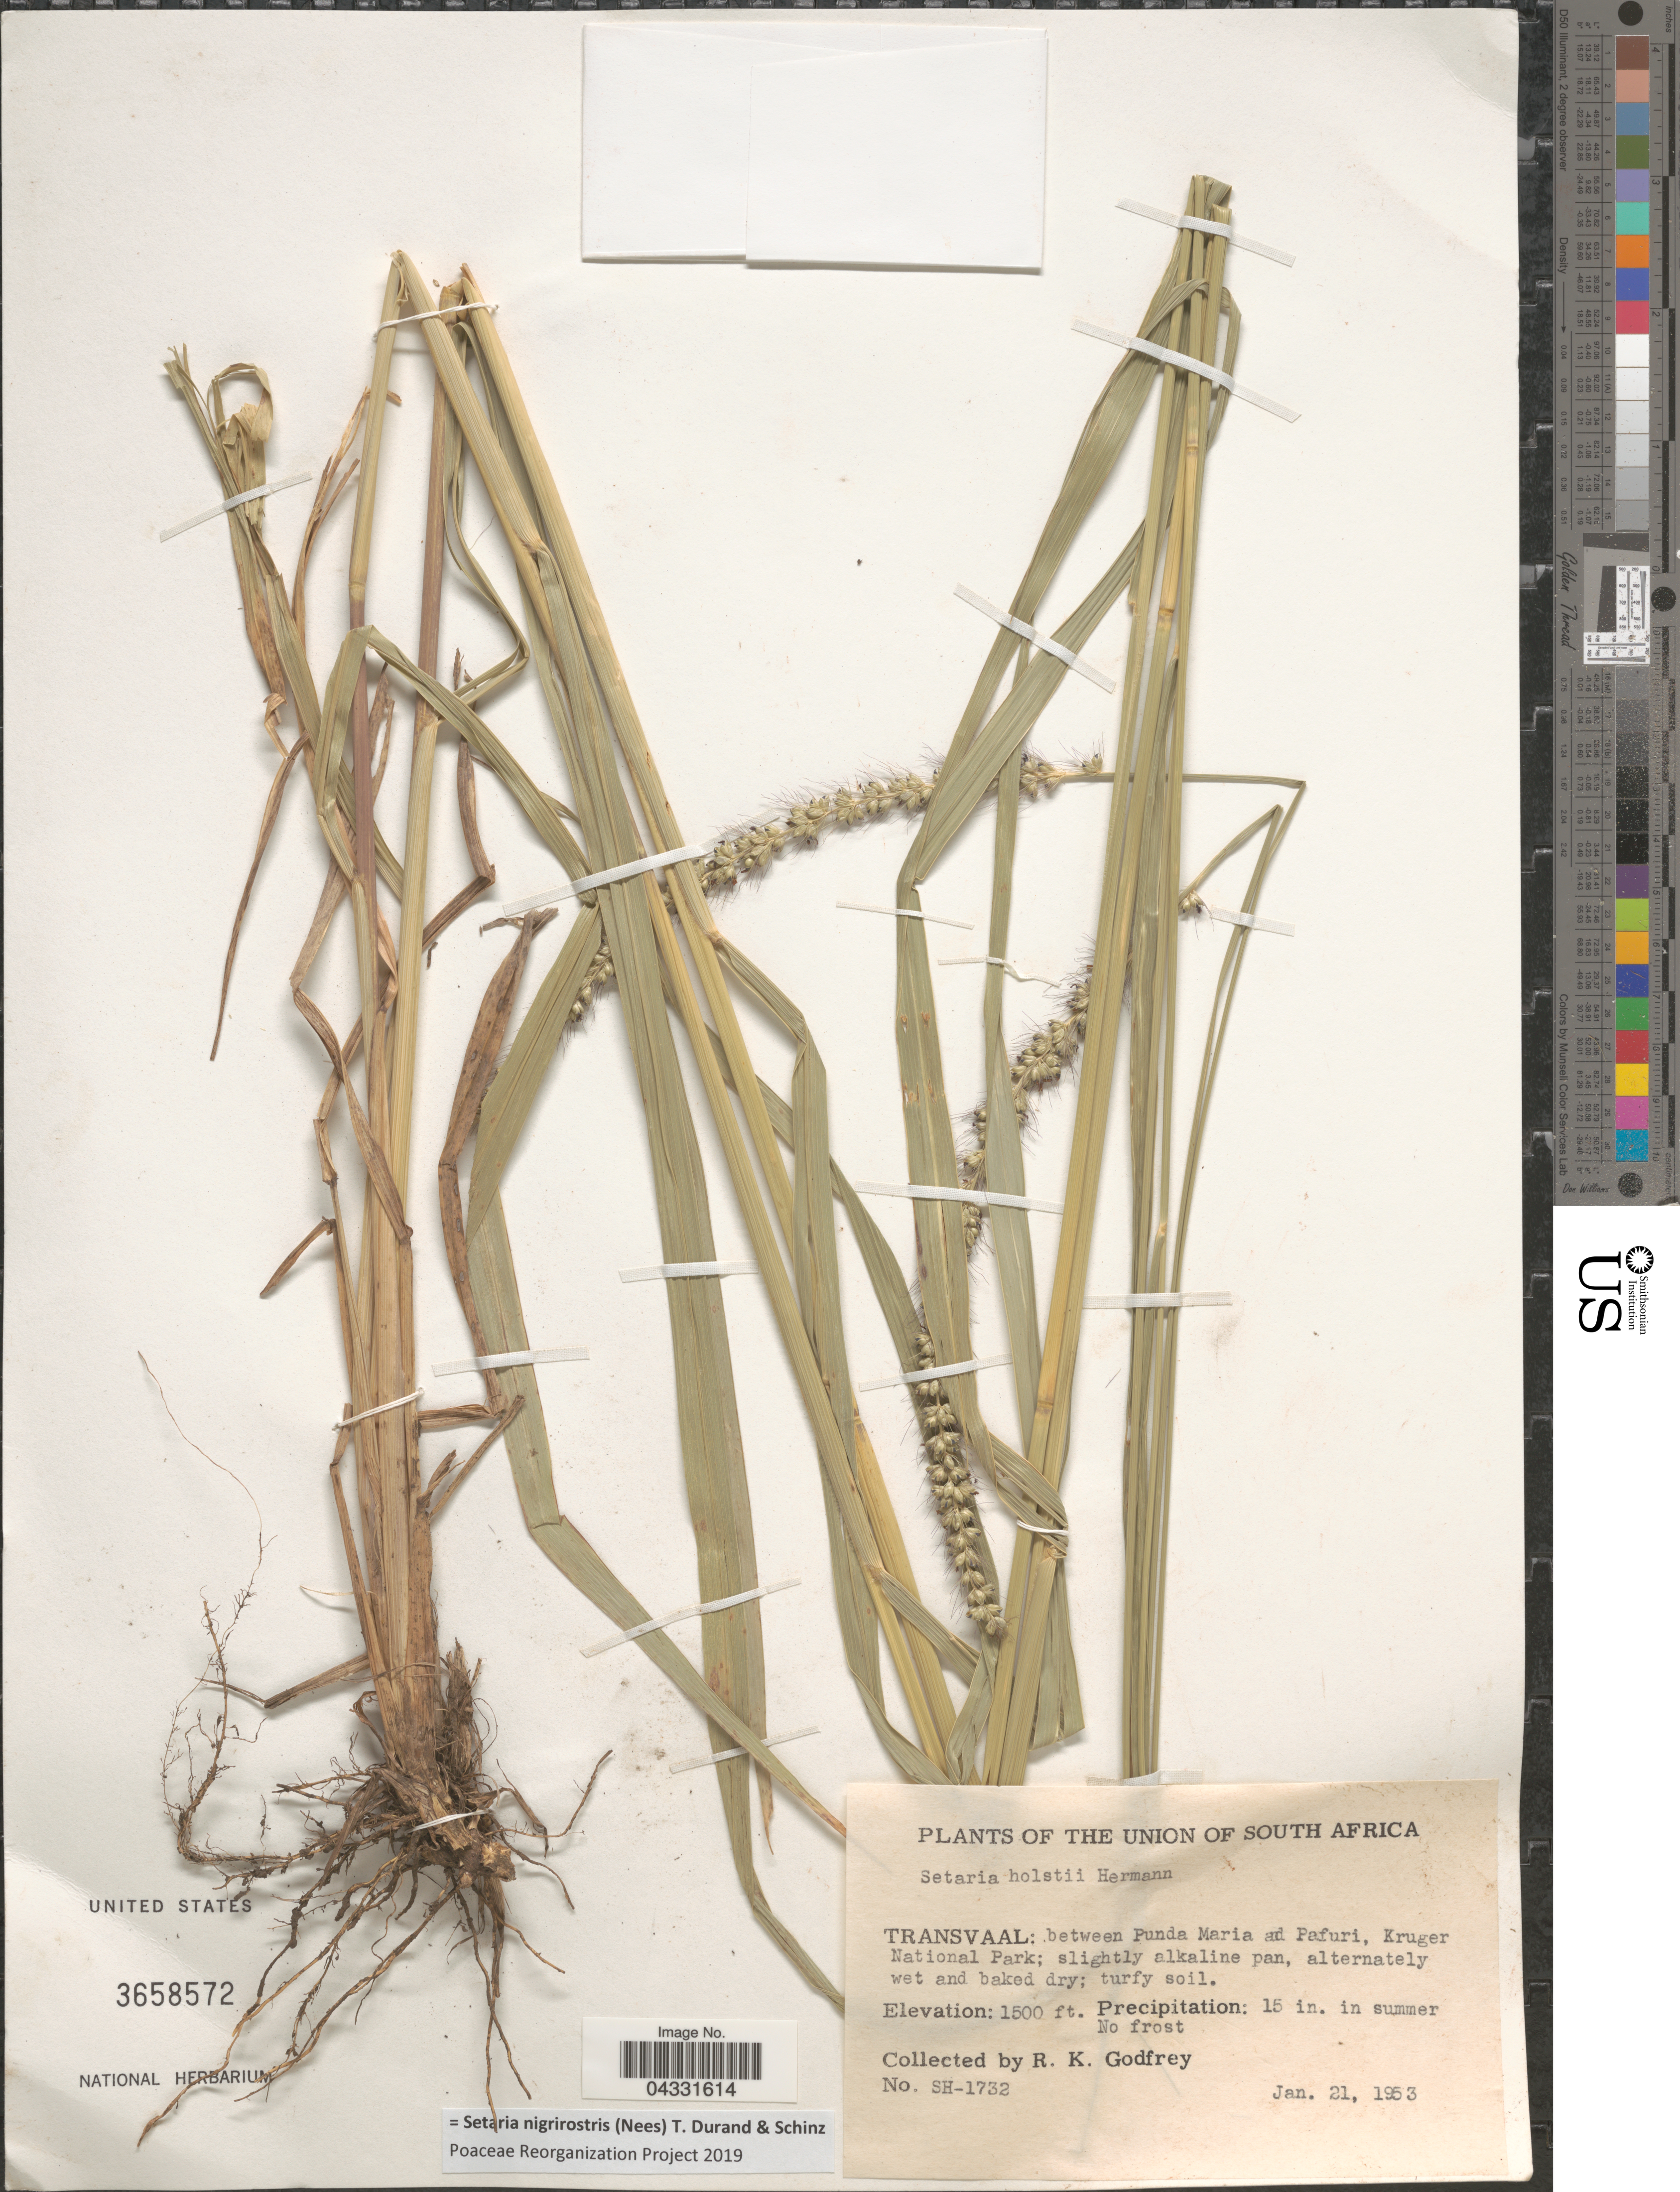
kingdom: Plantae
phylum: Tracheophyta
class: Liliopsida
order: Poales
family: Poaceae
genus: Setaria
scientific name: Setaria nigrirostris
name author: (Nees) Durand & Schinz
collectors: R. K. Godfrey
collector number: SH-1732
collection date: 1953-01-21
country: South Africa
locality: Union of South Africa. Transvaal: between Punda Maria and Pafuri, Kruger National Park.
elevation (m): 457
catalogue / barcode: US 3658572